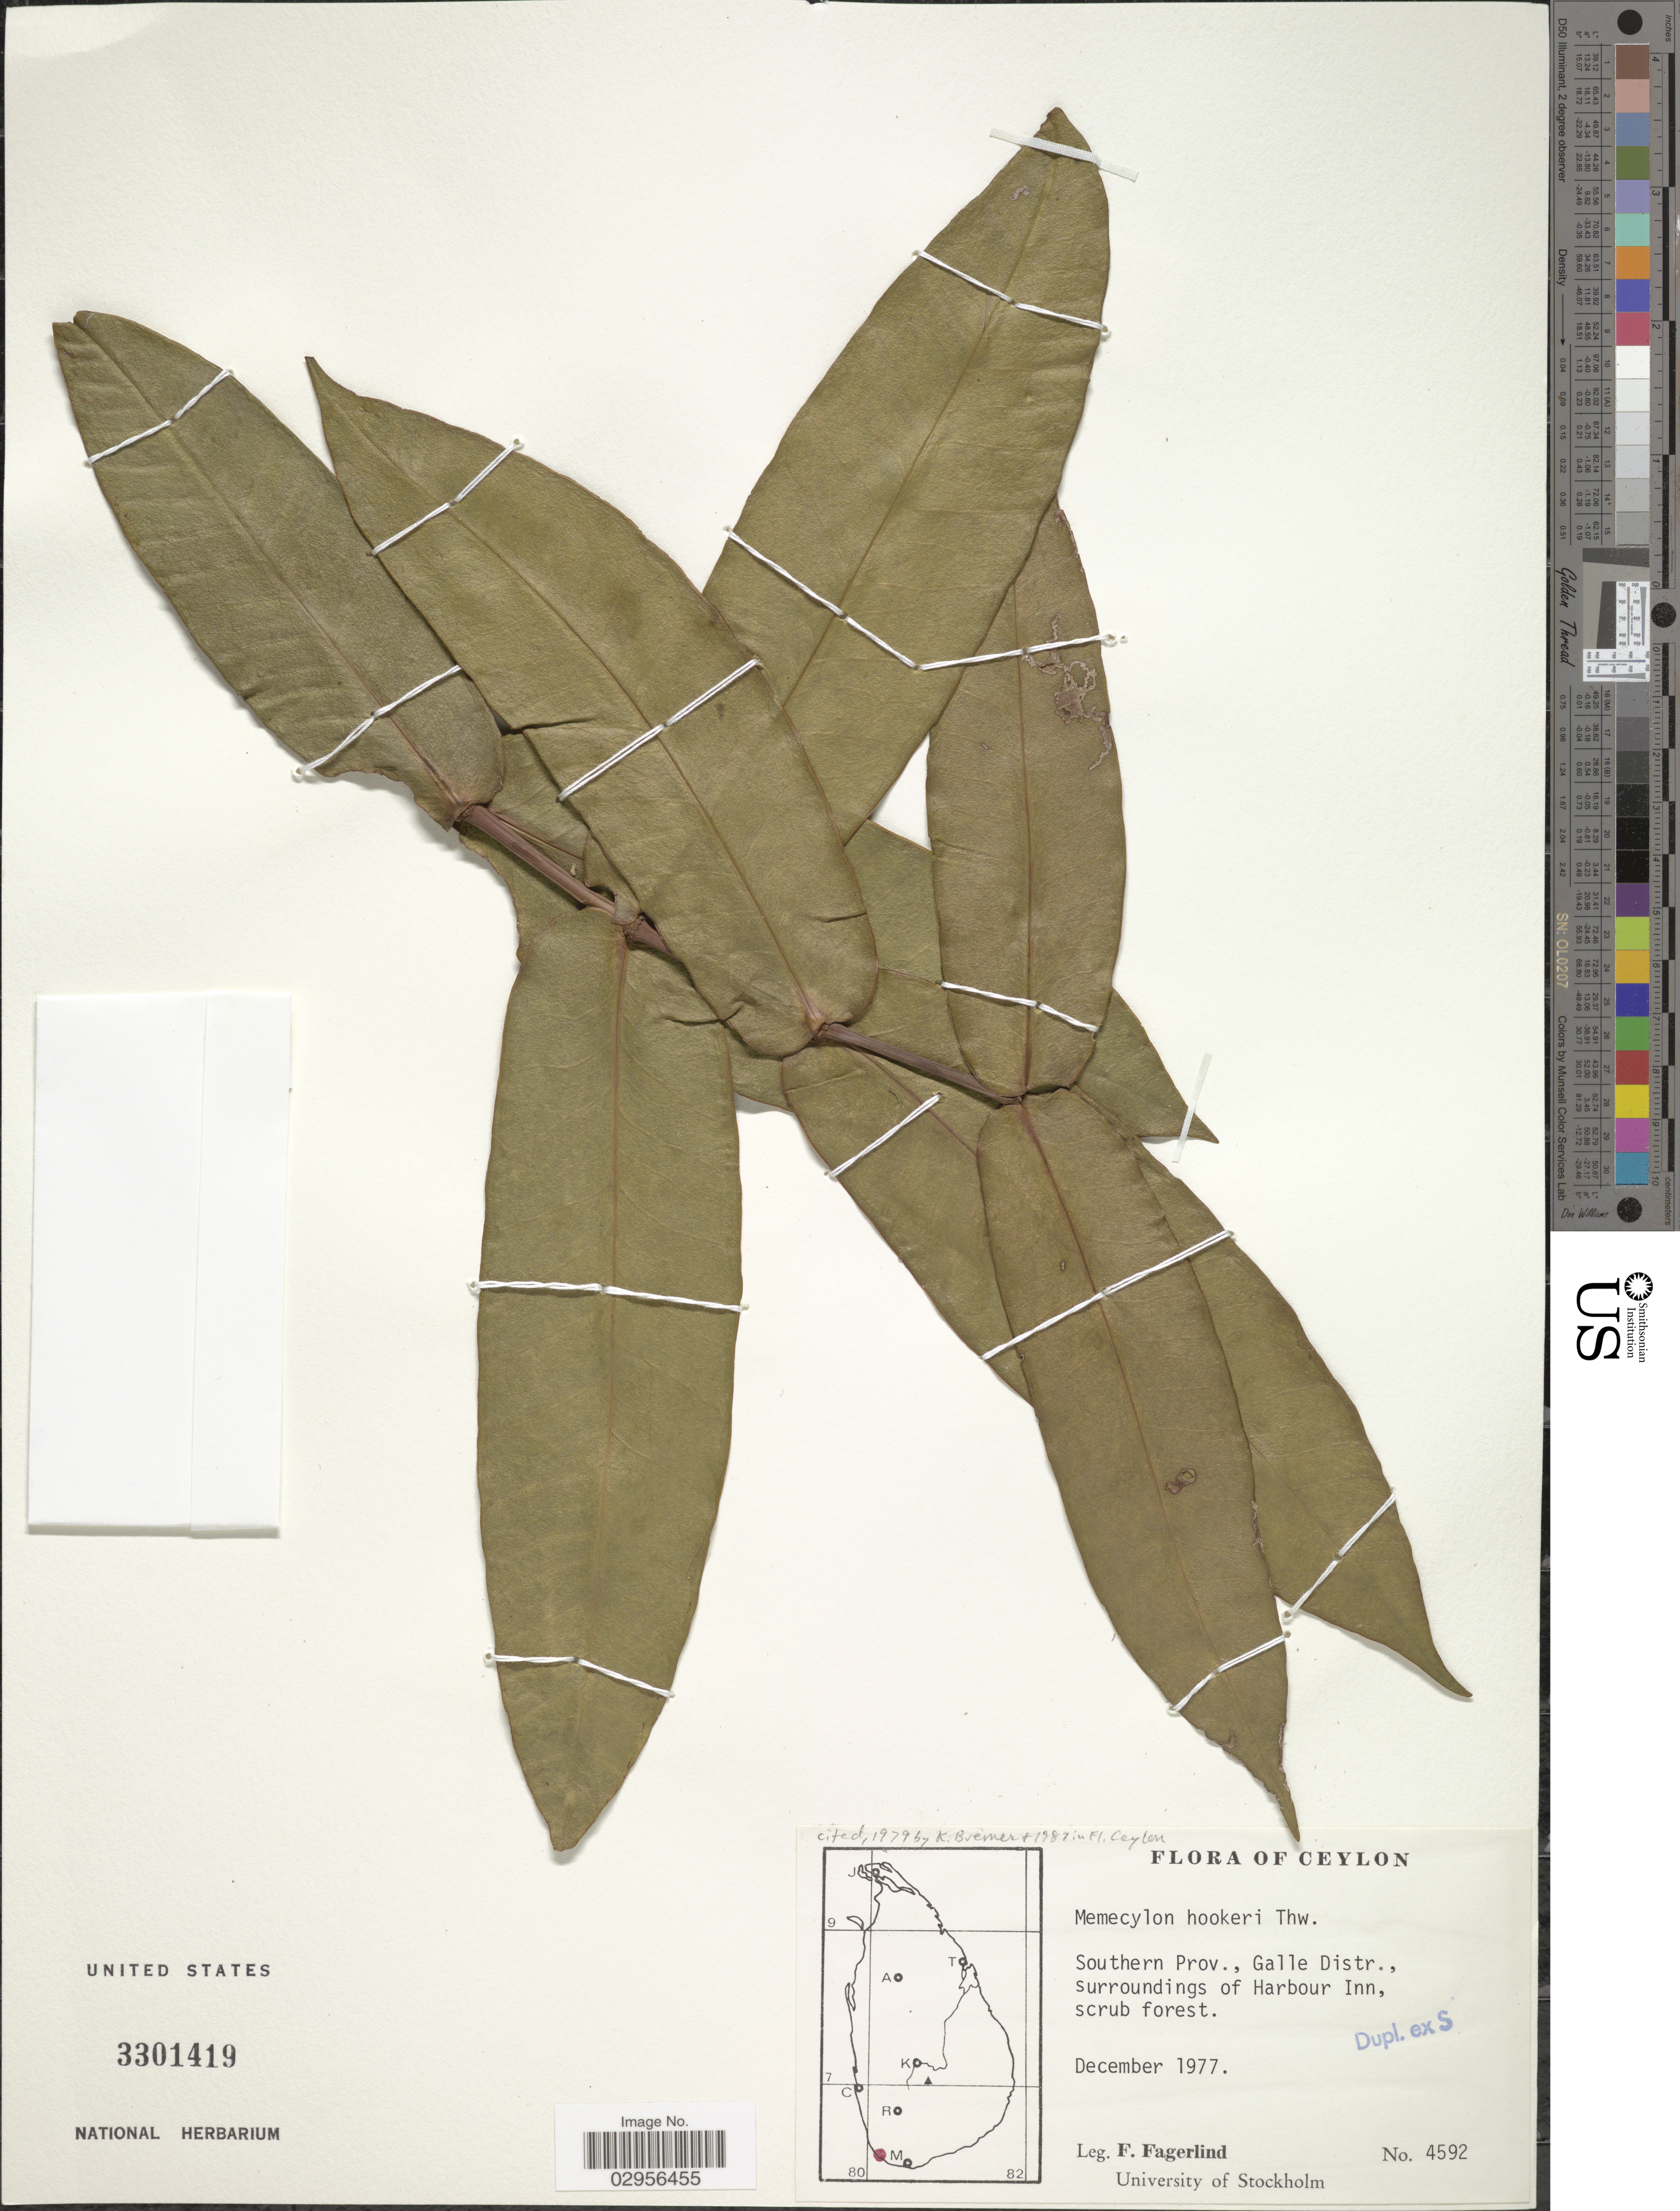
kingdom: Plantae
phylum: Tracheophyta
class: Magnoliopsida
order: Myrtales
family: Melastomataceae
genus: Memecylon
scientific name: Memecylon hookeri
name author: Thwaites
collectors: F. Fagerlind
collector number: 4592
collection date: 1977-12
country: Sri Lanka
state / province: Southern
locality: Ceylon, Southern Prov., Galle Distr., surroundings of Harbour Inn.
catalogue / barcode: US 3301419